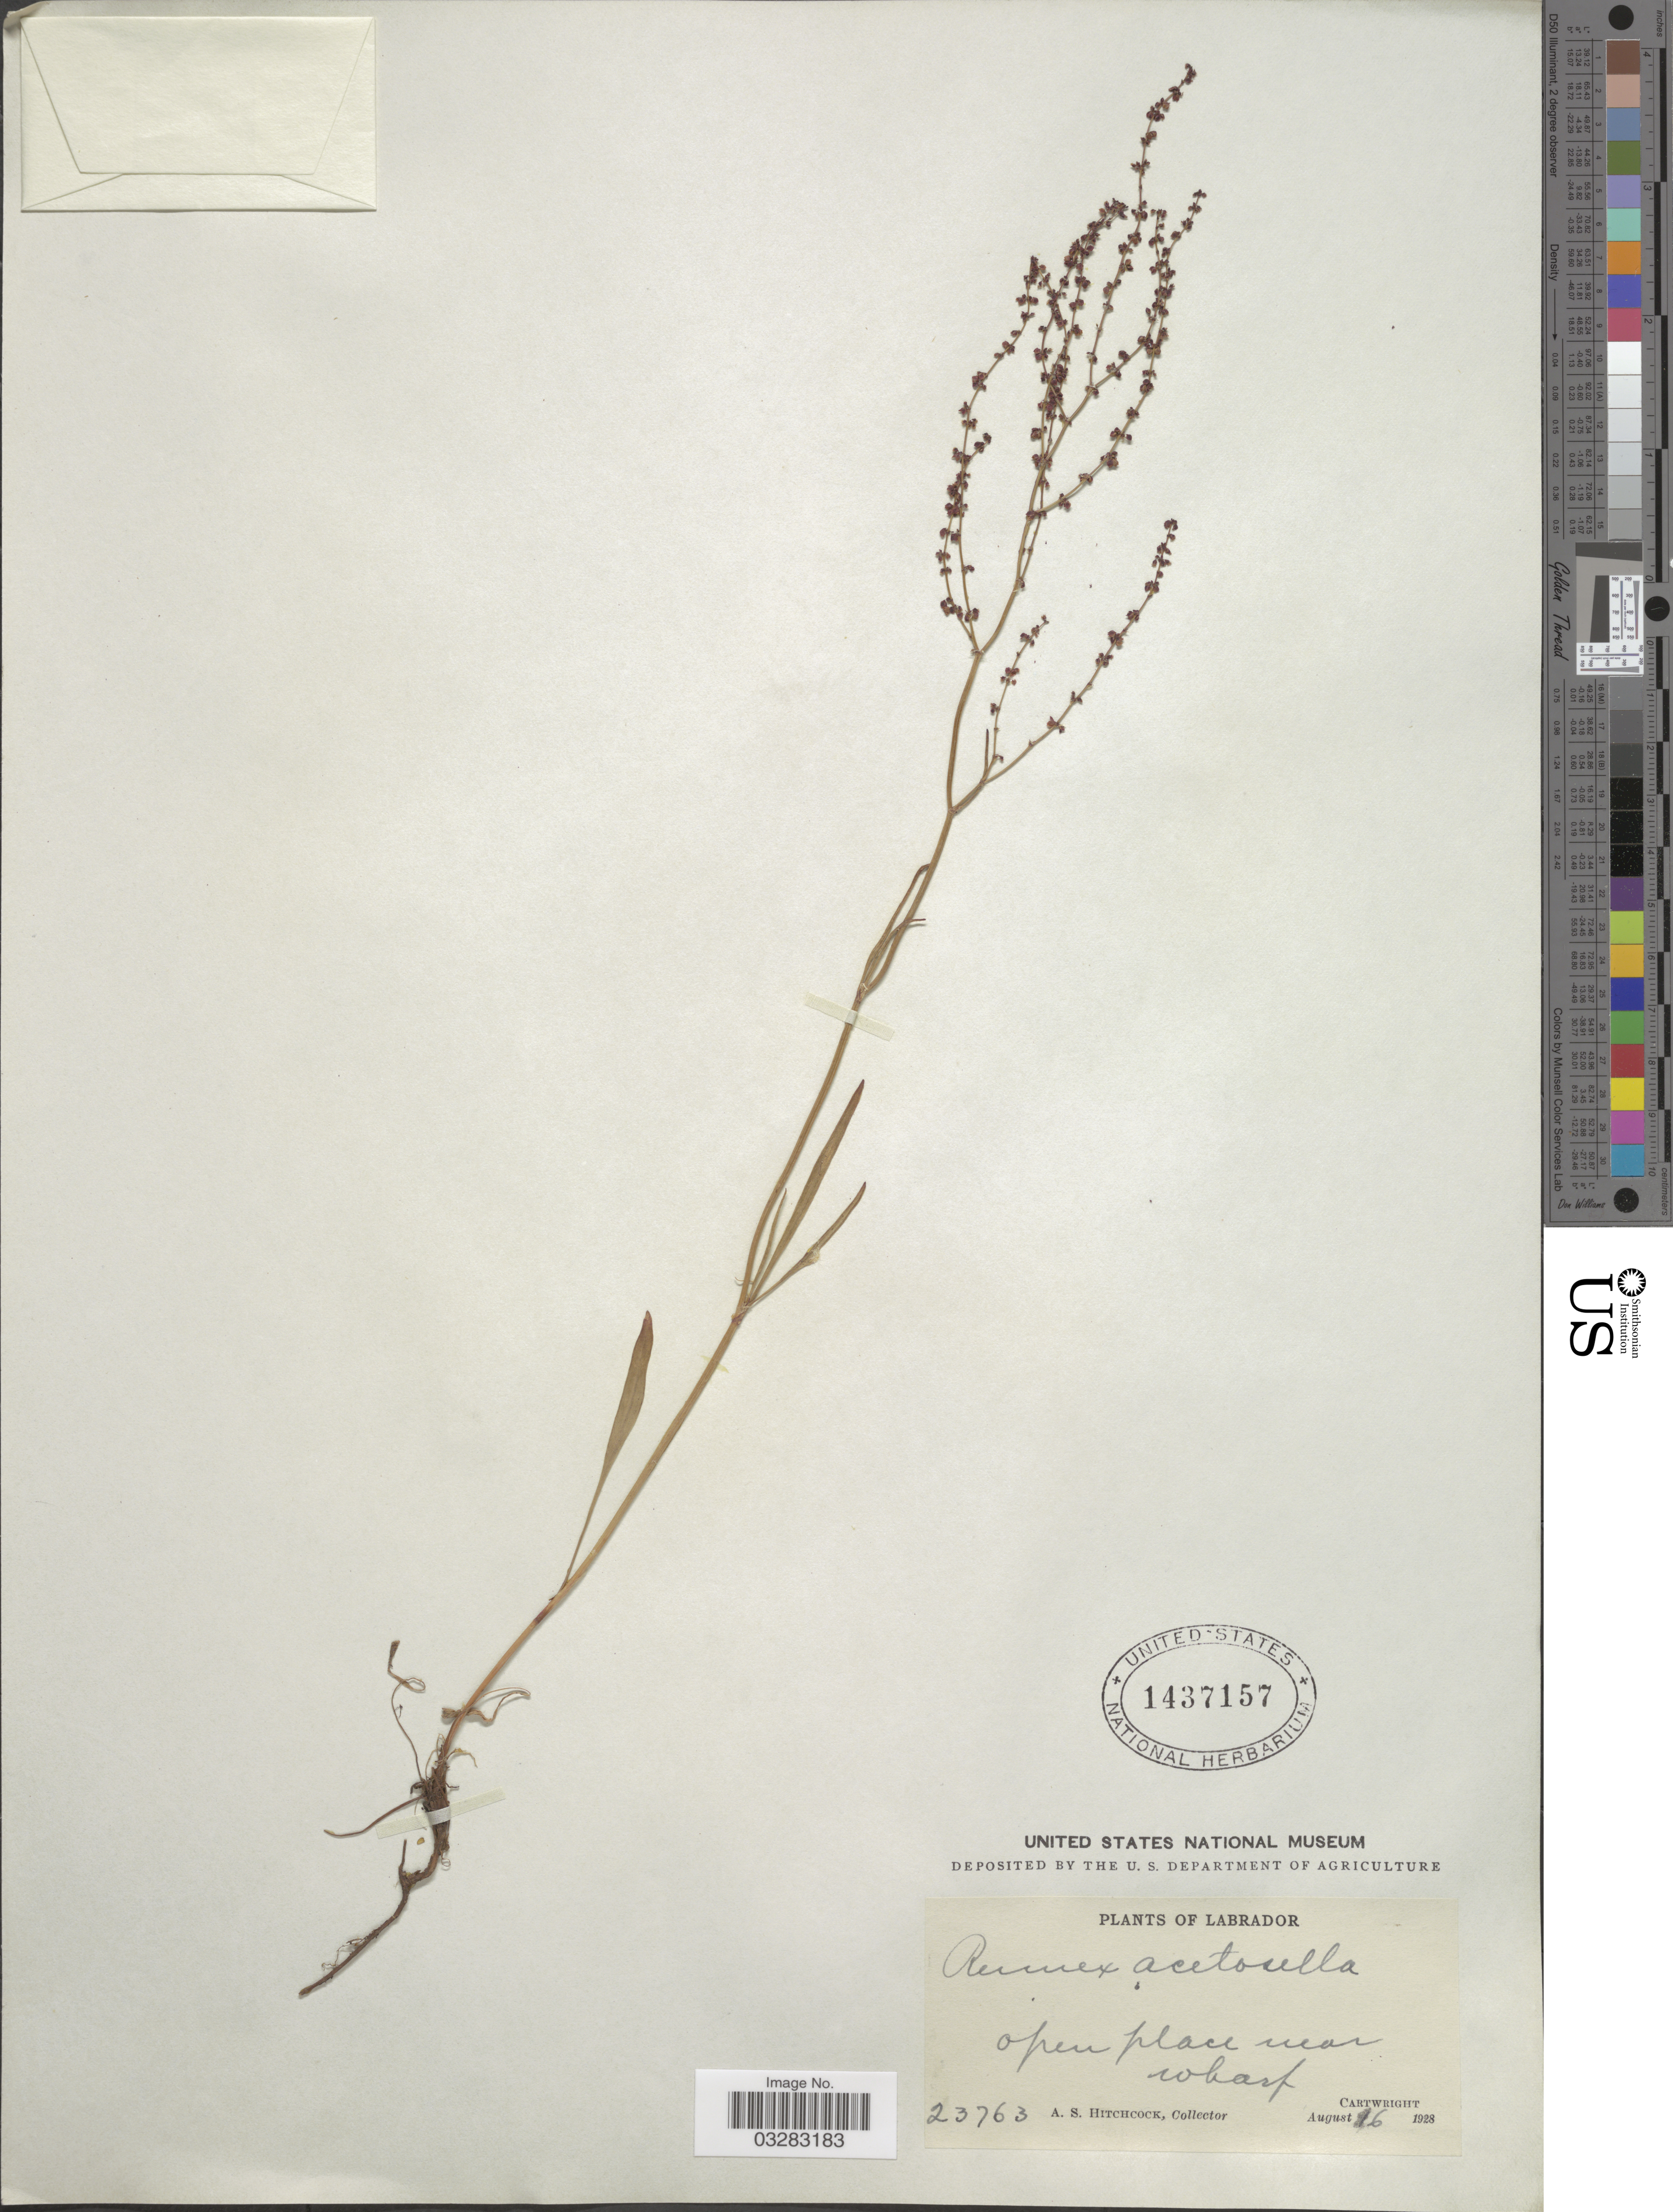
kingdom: Plantae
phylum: Tracheophyta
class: Magnoliopsida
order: Caryophyllales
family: Polygonaceae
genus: Rumex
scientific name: Rumex acetosella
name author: L.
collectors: A. S. Hitchcock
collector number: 23763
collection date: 1928-08-16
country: Canada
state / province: Newfoundland and Labrador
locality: Labrador. Cartwright.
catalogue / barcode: US 1437157